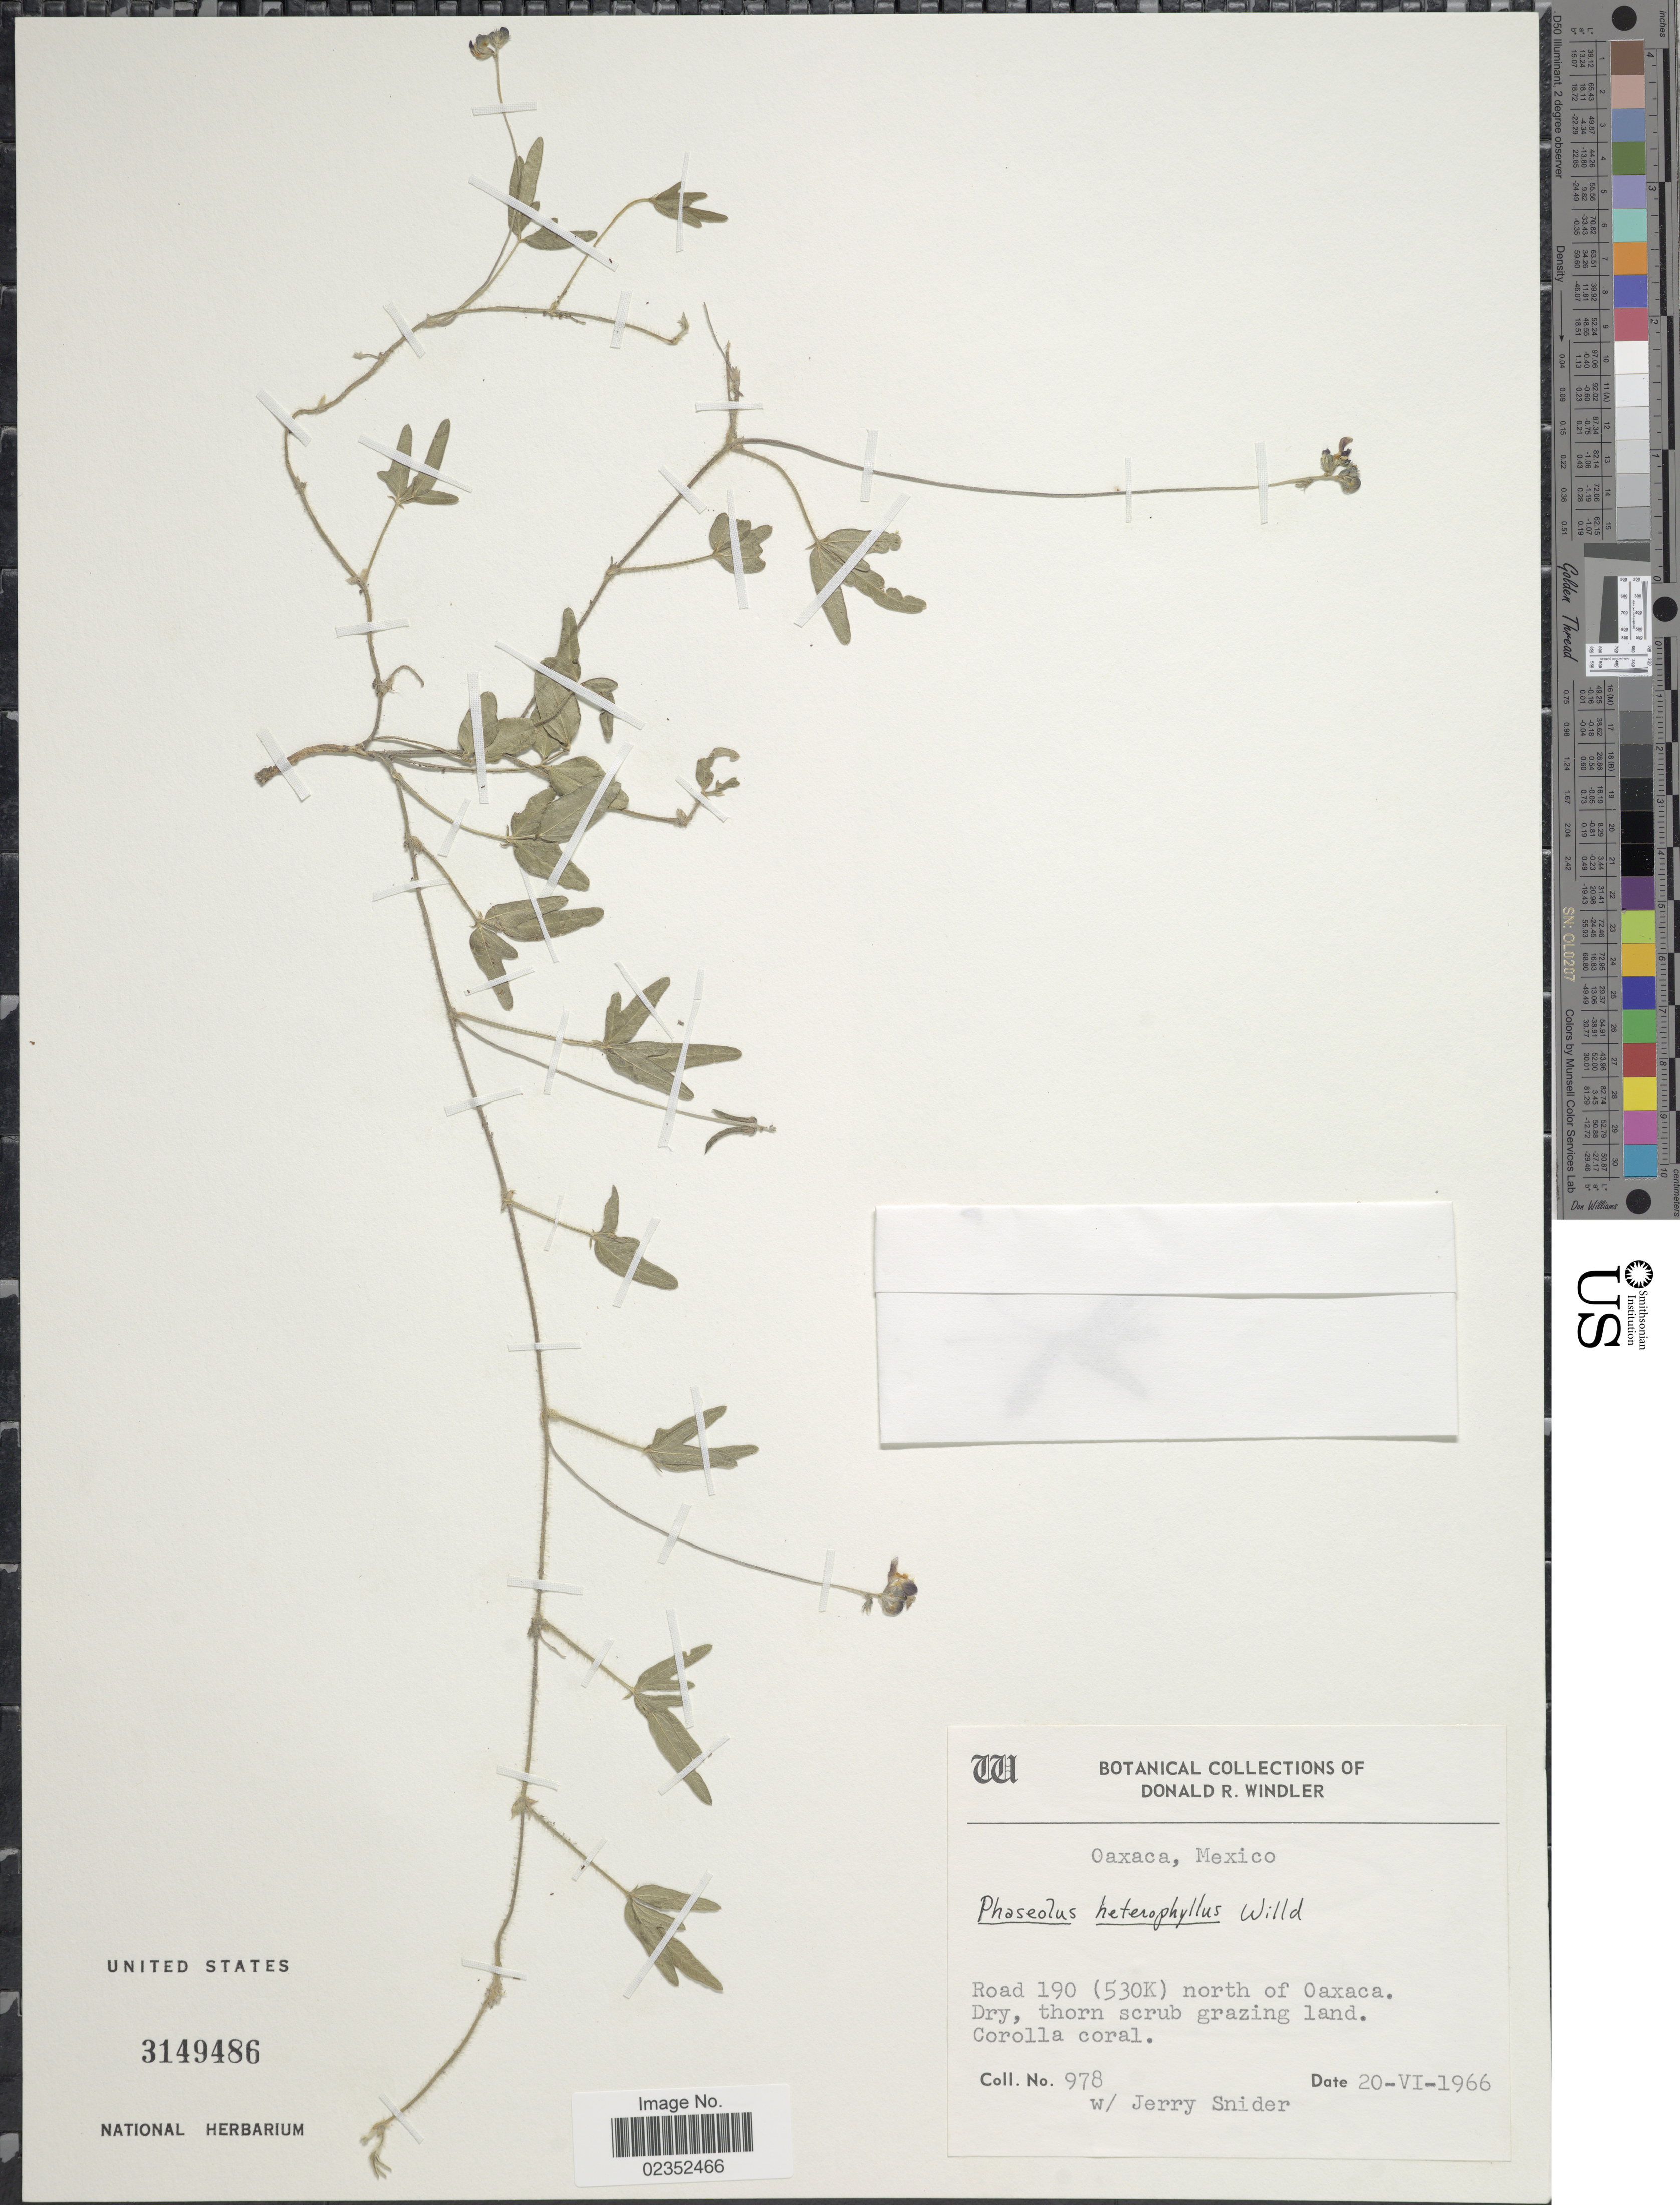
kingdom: Plantae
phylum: Tracheophyta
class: Magnoliopsida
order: Fabales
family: Fabaceae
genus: Macroptilium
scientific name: Macroptilium gibbosifolium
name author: (Ortega) A. Delgado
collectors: D. Windler & J. Snider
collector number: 978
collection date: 1966-06-20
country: Mexico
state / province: Oaxaca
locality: Road 190 (530K) north of Oaxaca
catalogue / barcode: US 3149486